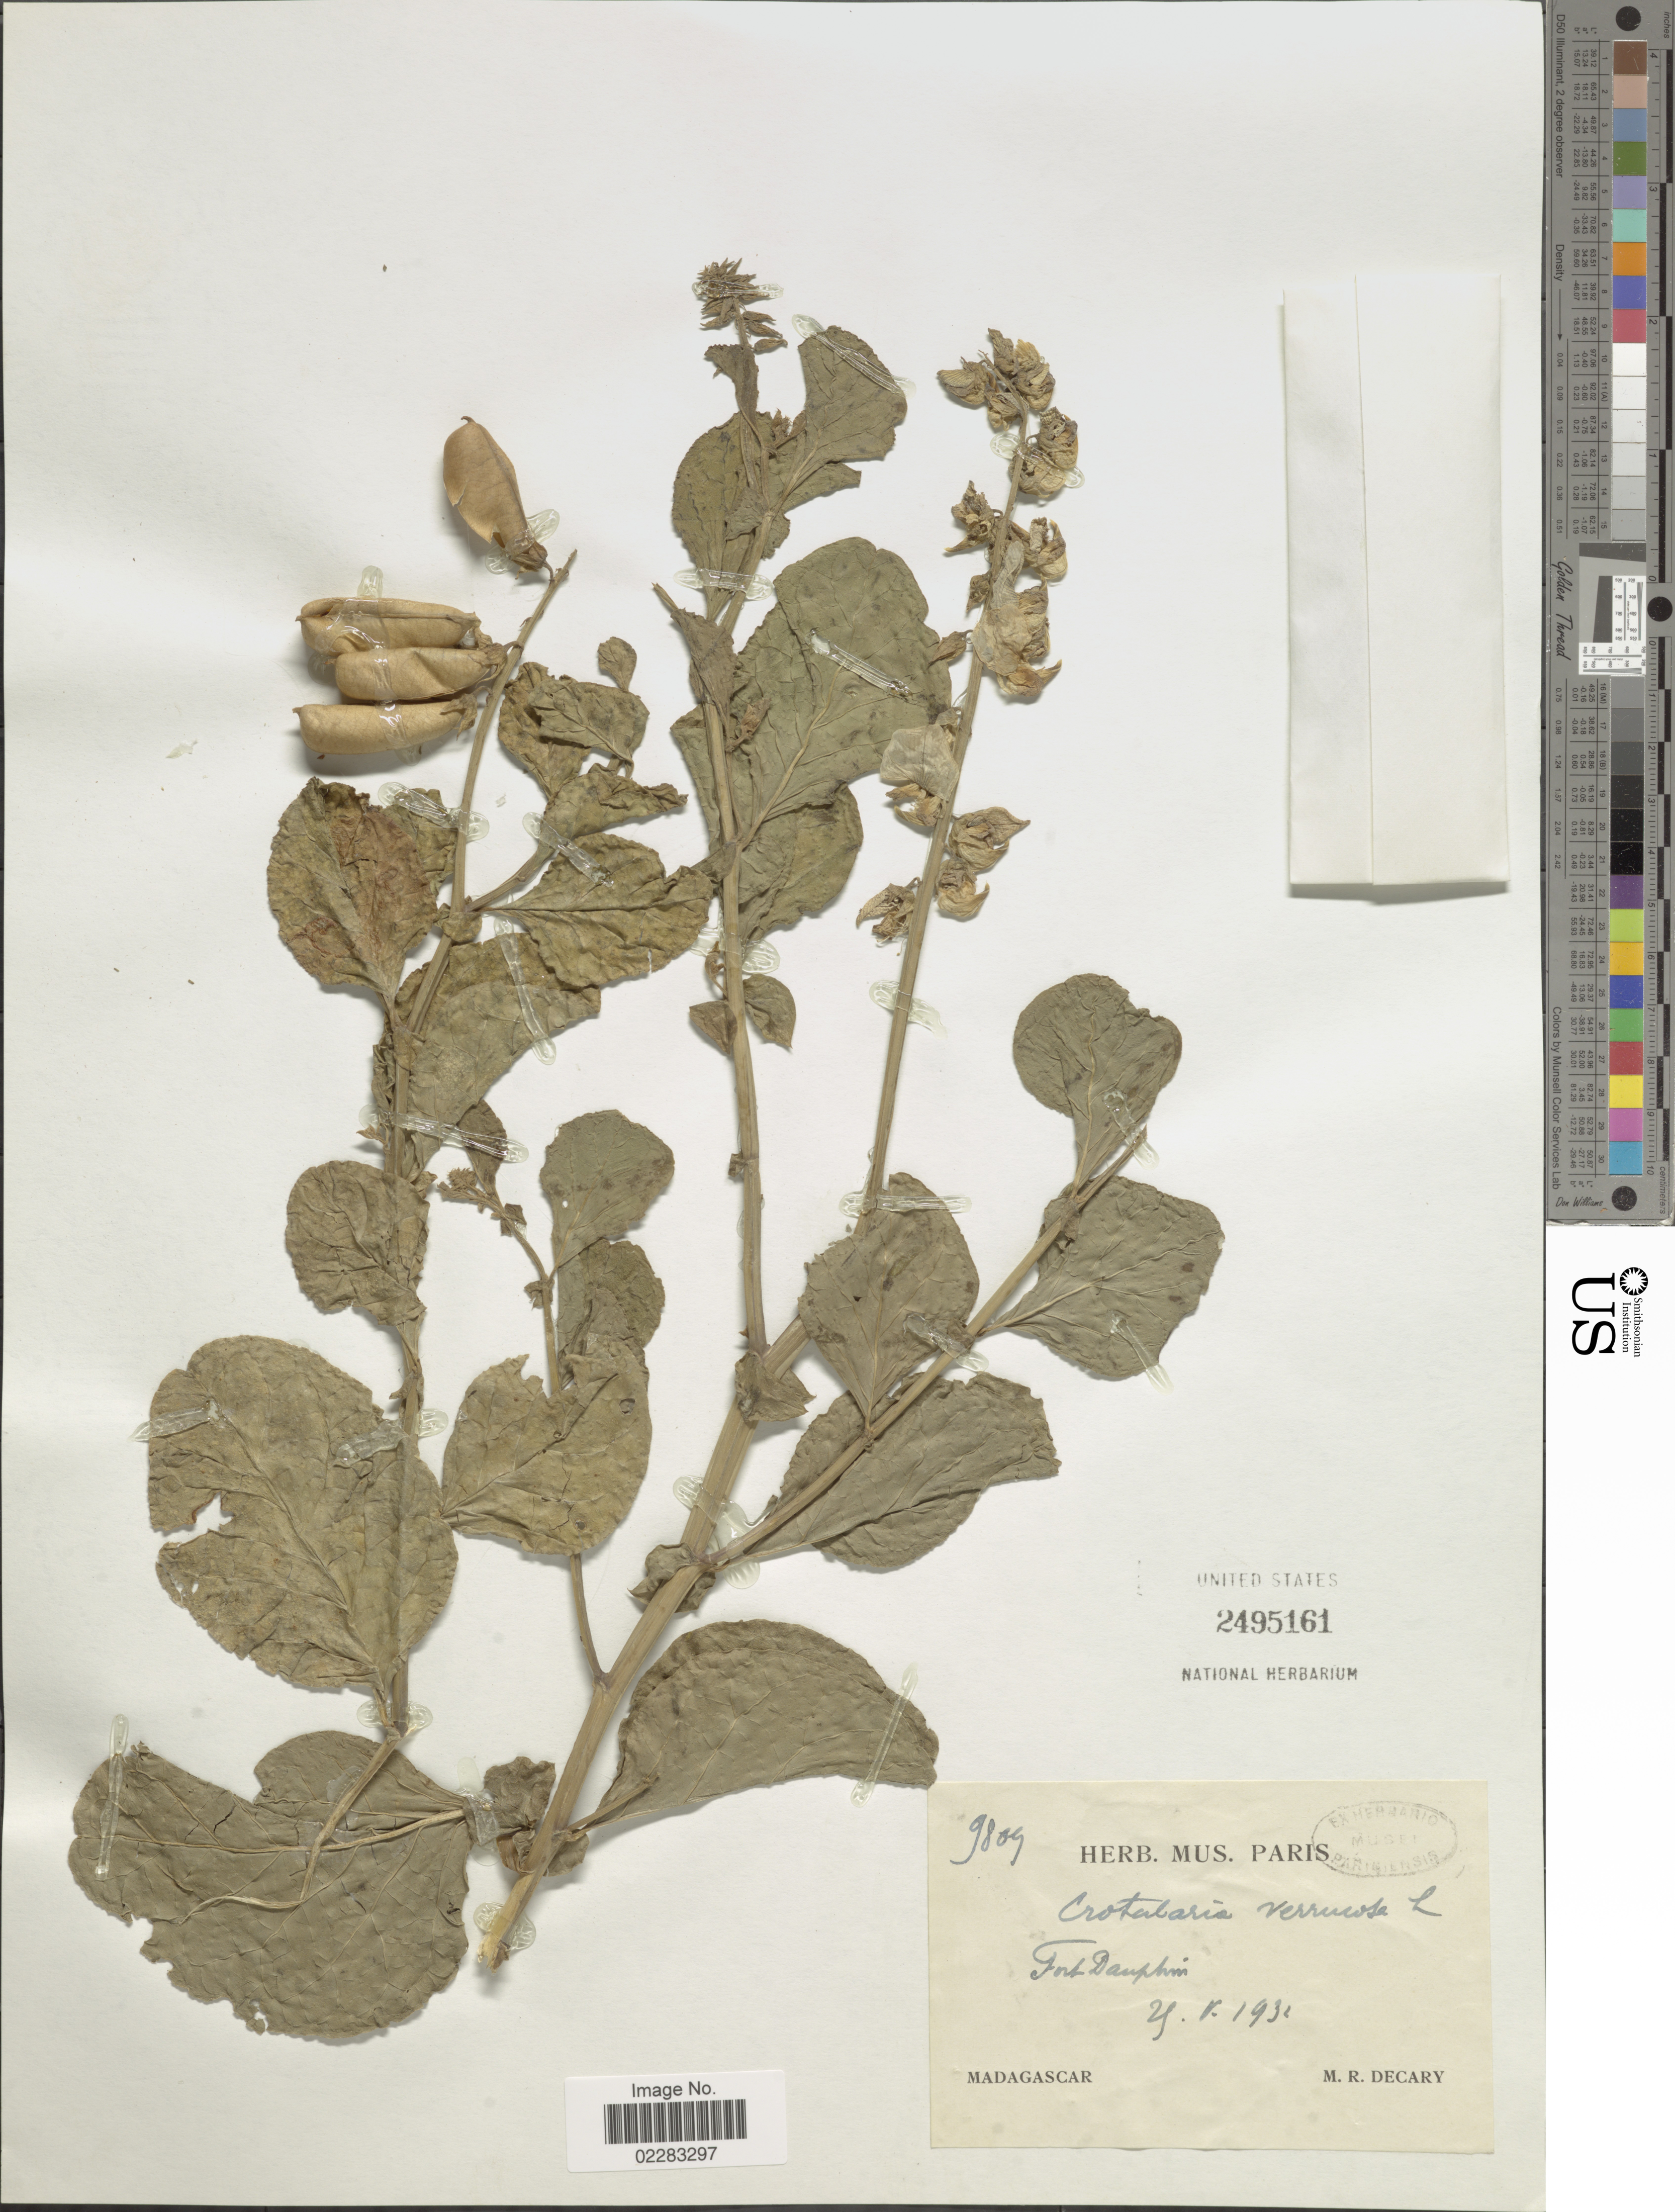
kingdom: Plantae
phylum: Tracheophyta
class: Magnoliopsida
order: Fabales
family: Fabaceae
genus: Crotalaria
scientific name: Crotalaria verrucosa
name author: L.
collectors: R. Decary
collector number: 9809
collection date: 1932-05-29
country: Madagascar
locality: Fort Dauphin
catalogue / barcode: US 2495161